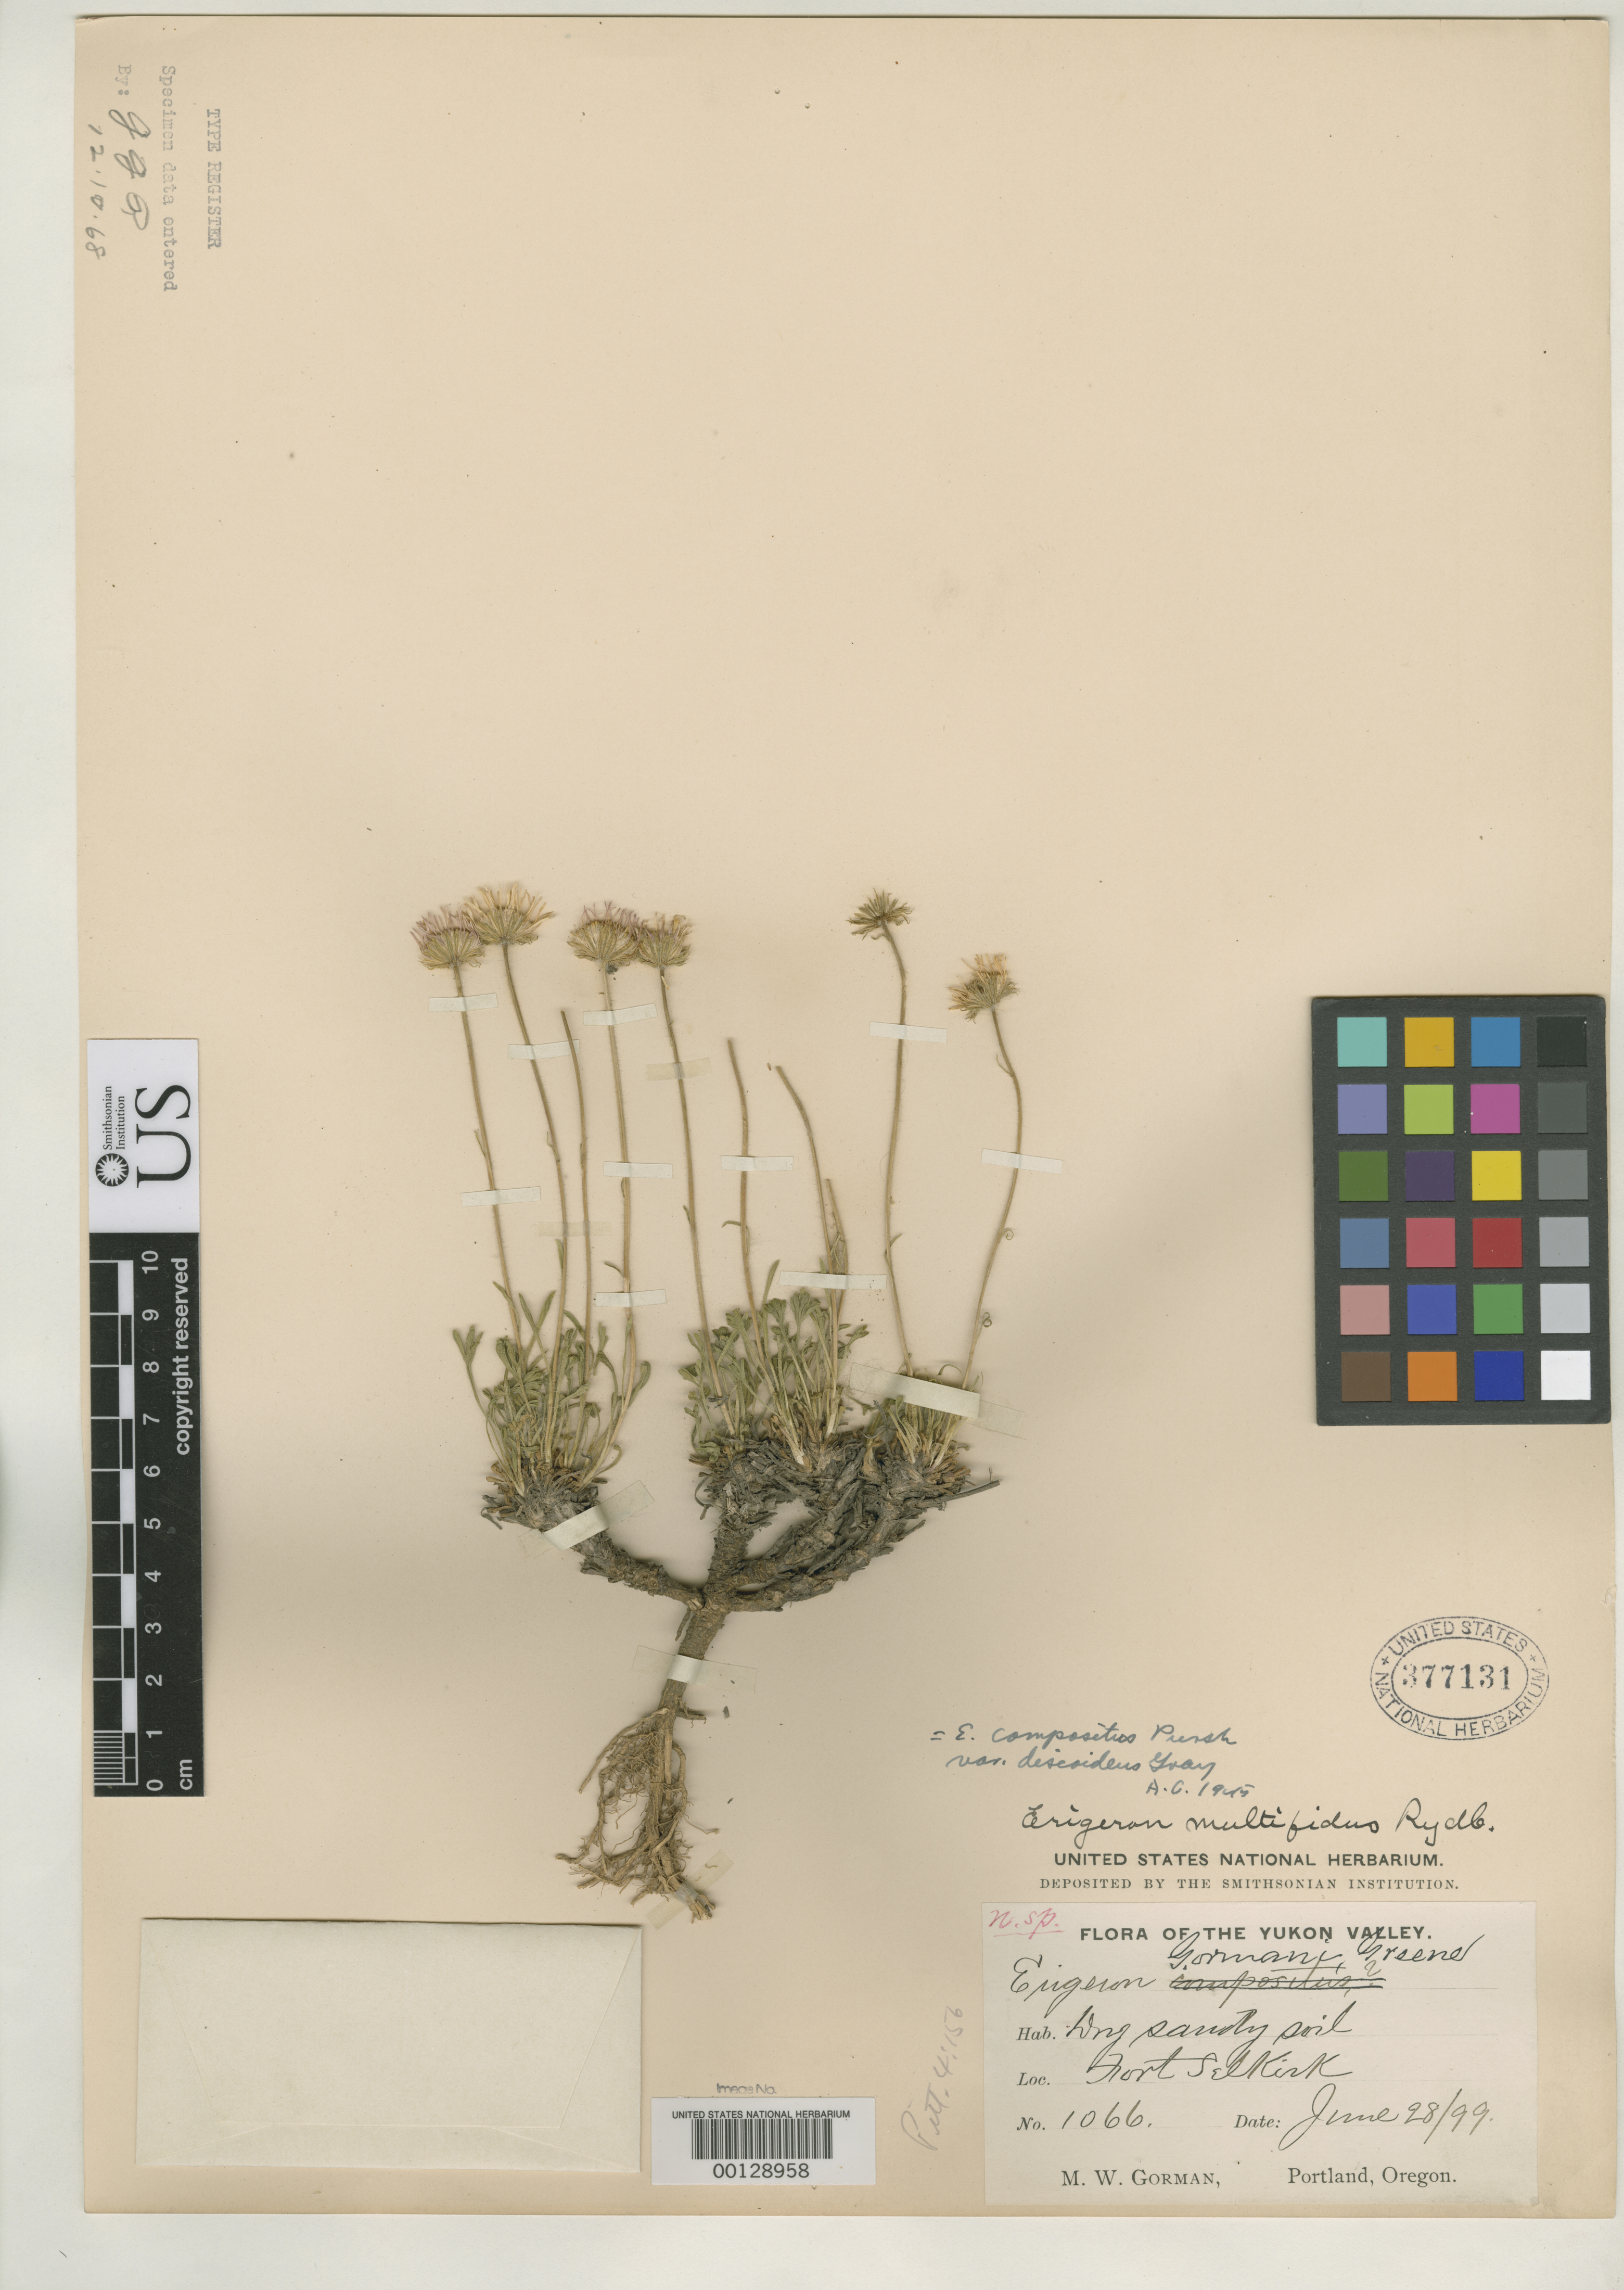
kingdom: Plantae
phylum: Tracheophyta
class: Magnoliopsida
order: Asterales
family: Asteraceae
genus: Erigeron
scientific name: Erigeron gormani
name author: Greene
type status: Isotype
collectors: M. W. Gorman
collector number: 1066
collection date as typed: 28 Jun 1899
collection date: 1899-06-28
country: Canada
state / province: Yukon Territory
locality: Fort Selkirk.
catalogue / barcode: US 377131